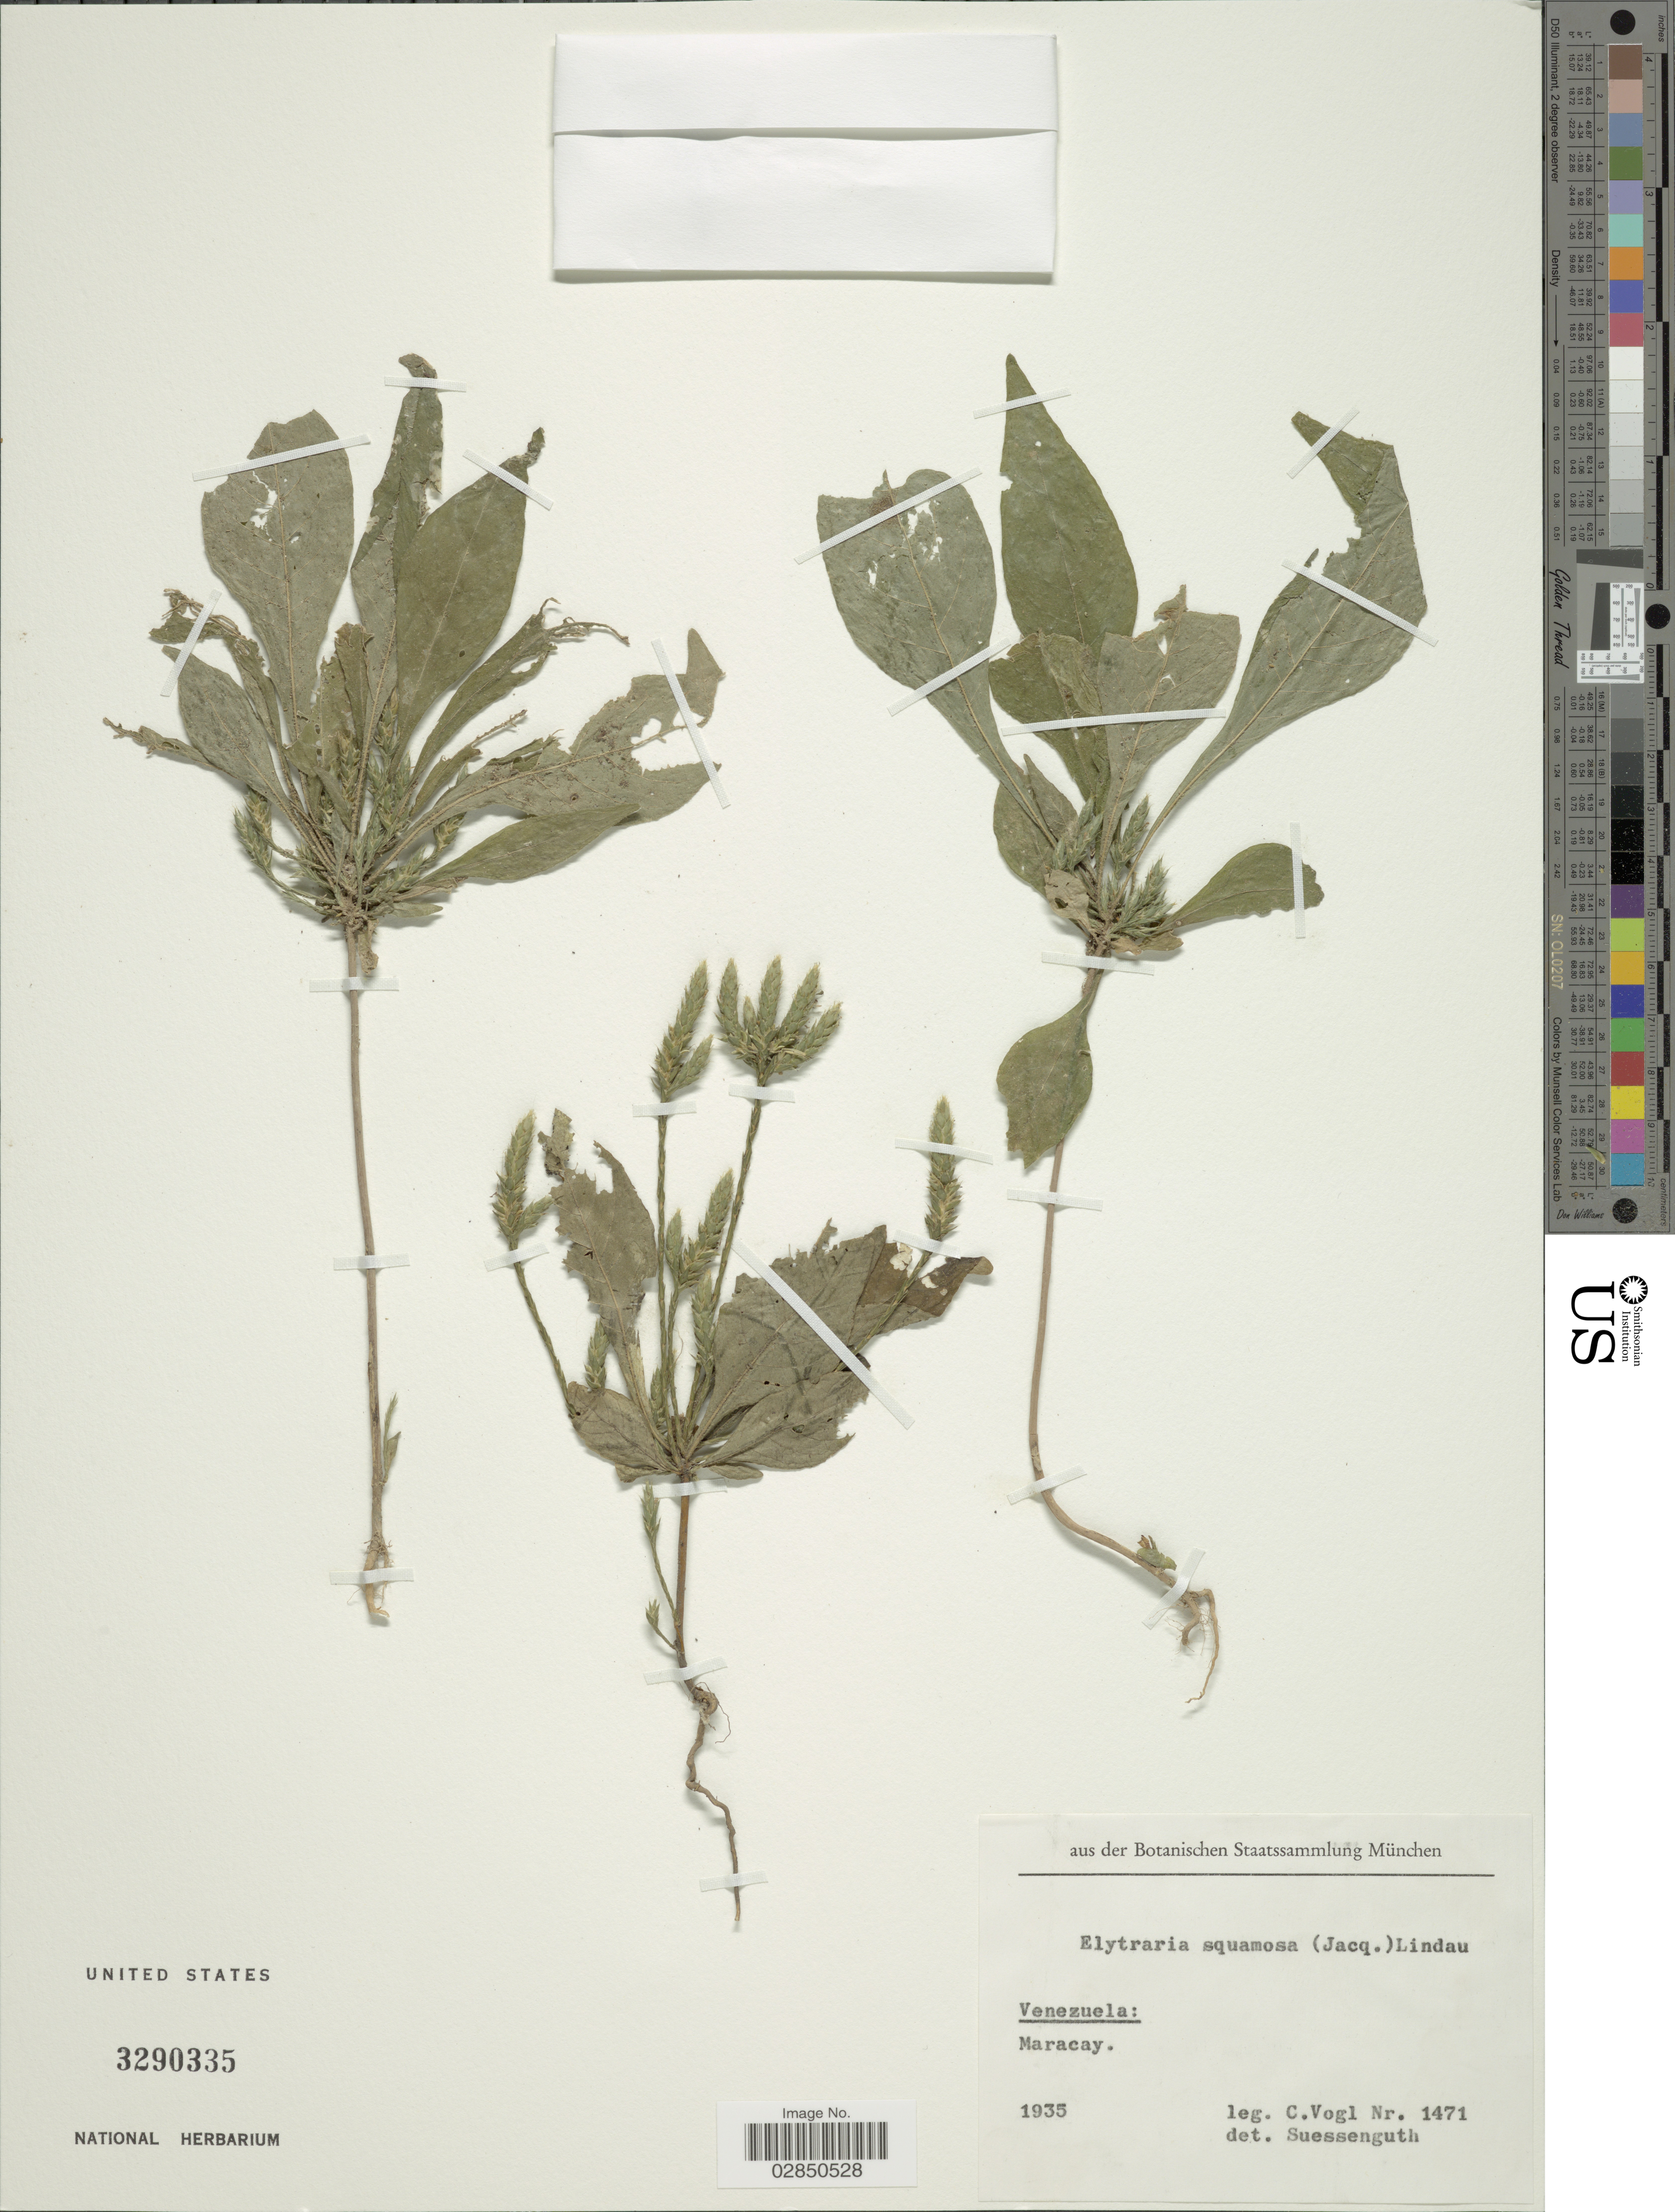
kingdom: Plantae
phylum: Tracheophyta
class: Magnoliopsida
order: Lamiales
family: Acanthaceae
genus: Elytraria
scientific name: Elytraria imbricata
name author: (Vahl) Pers.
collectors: C. Vogl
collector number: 1471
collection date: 1935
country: Venezuela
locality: Maracay.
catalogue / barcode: US 3290335